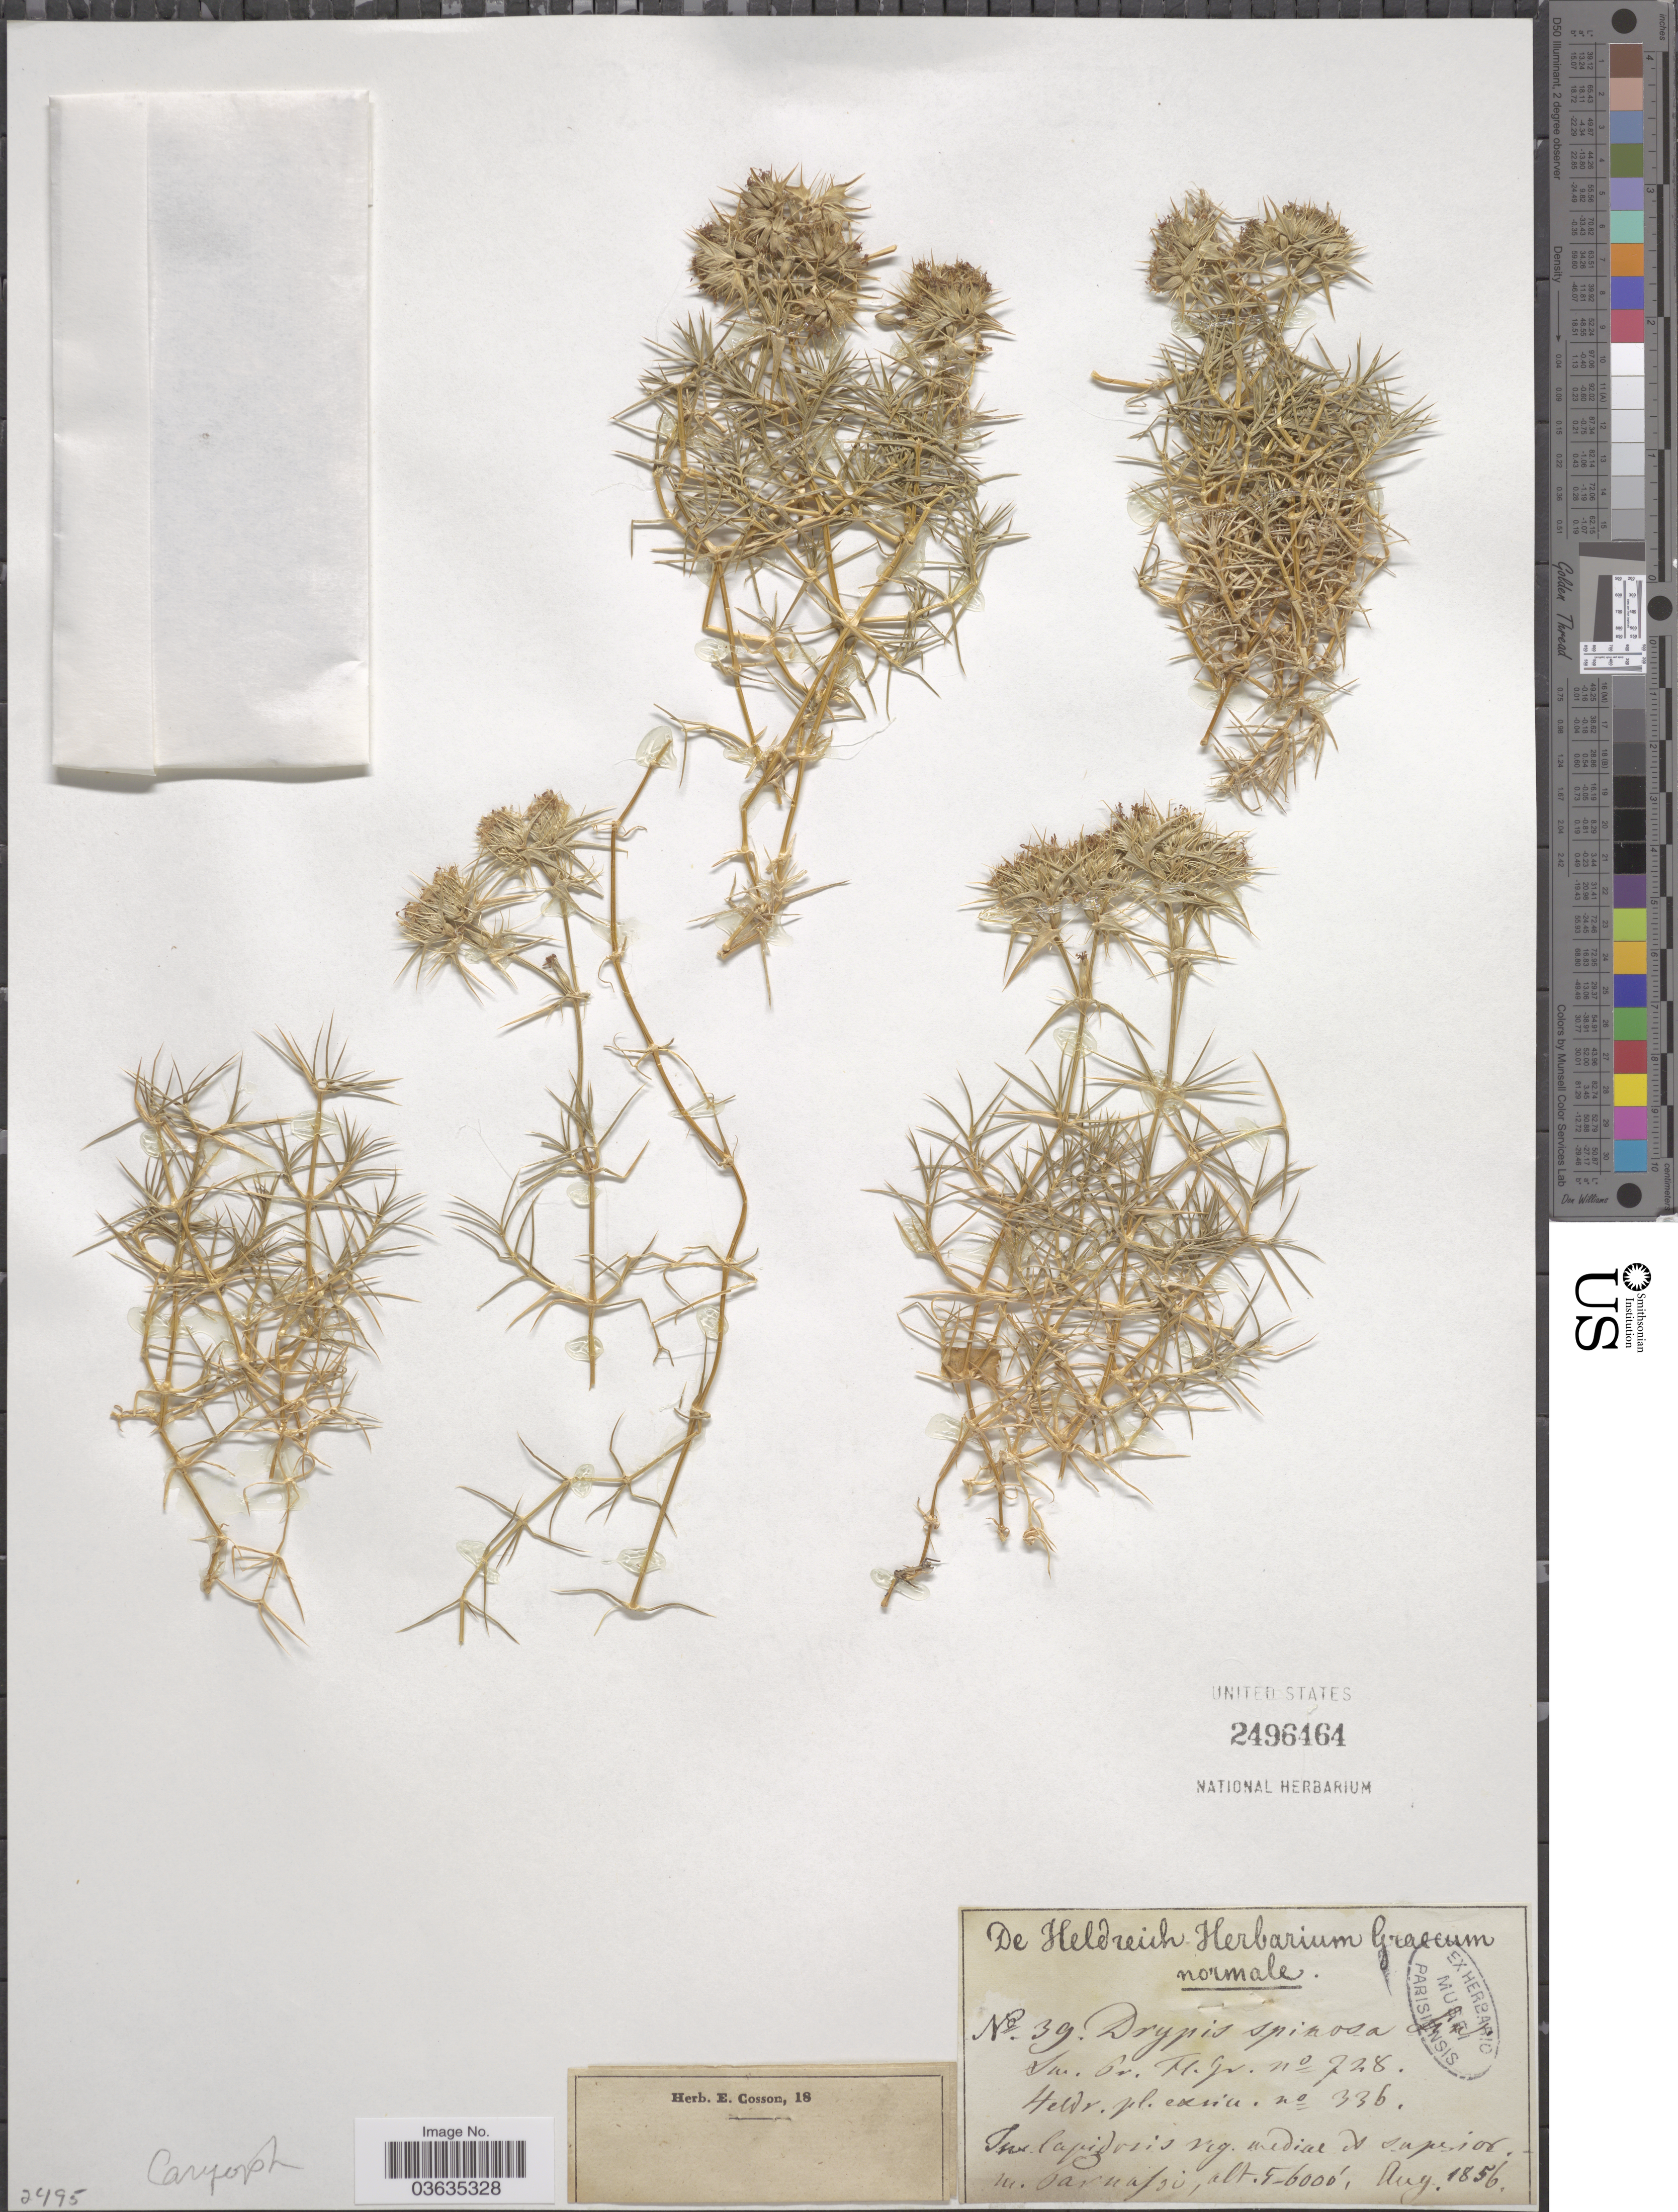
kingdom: Plantae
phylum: Tracheophyta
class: Magnoliopsida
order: Caryophyllales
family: Caryophyllaceae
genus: Drypis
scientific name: Drypis spinosa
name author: L.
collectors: -. De Heldreich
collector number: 39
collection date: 1856-08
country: Greece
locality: Ins. lapidosis reg. mediae et superior. m. Parnasso.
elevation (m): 1524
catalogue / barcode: US 2496464